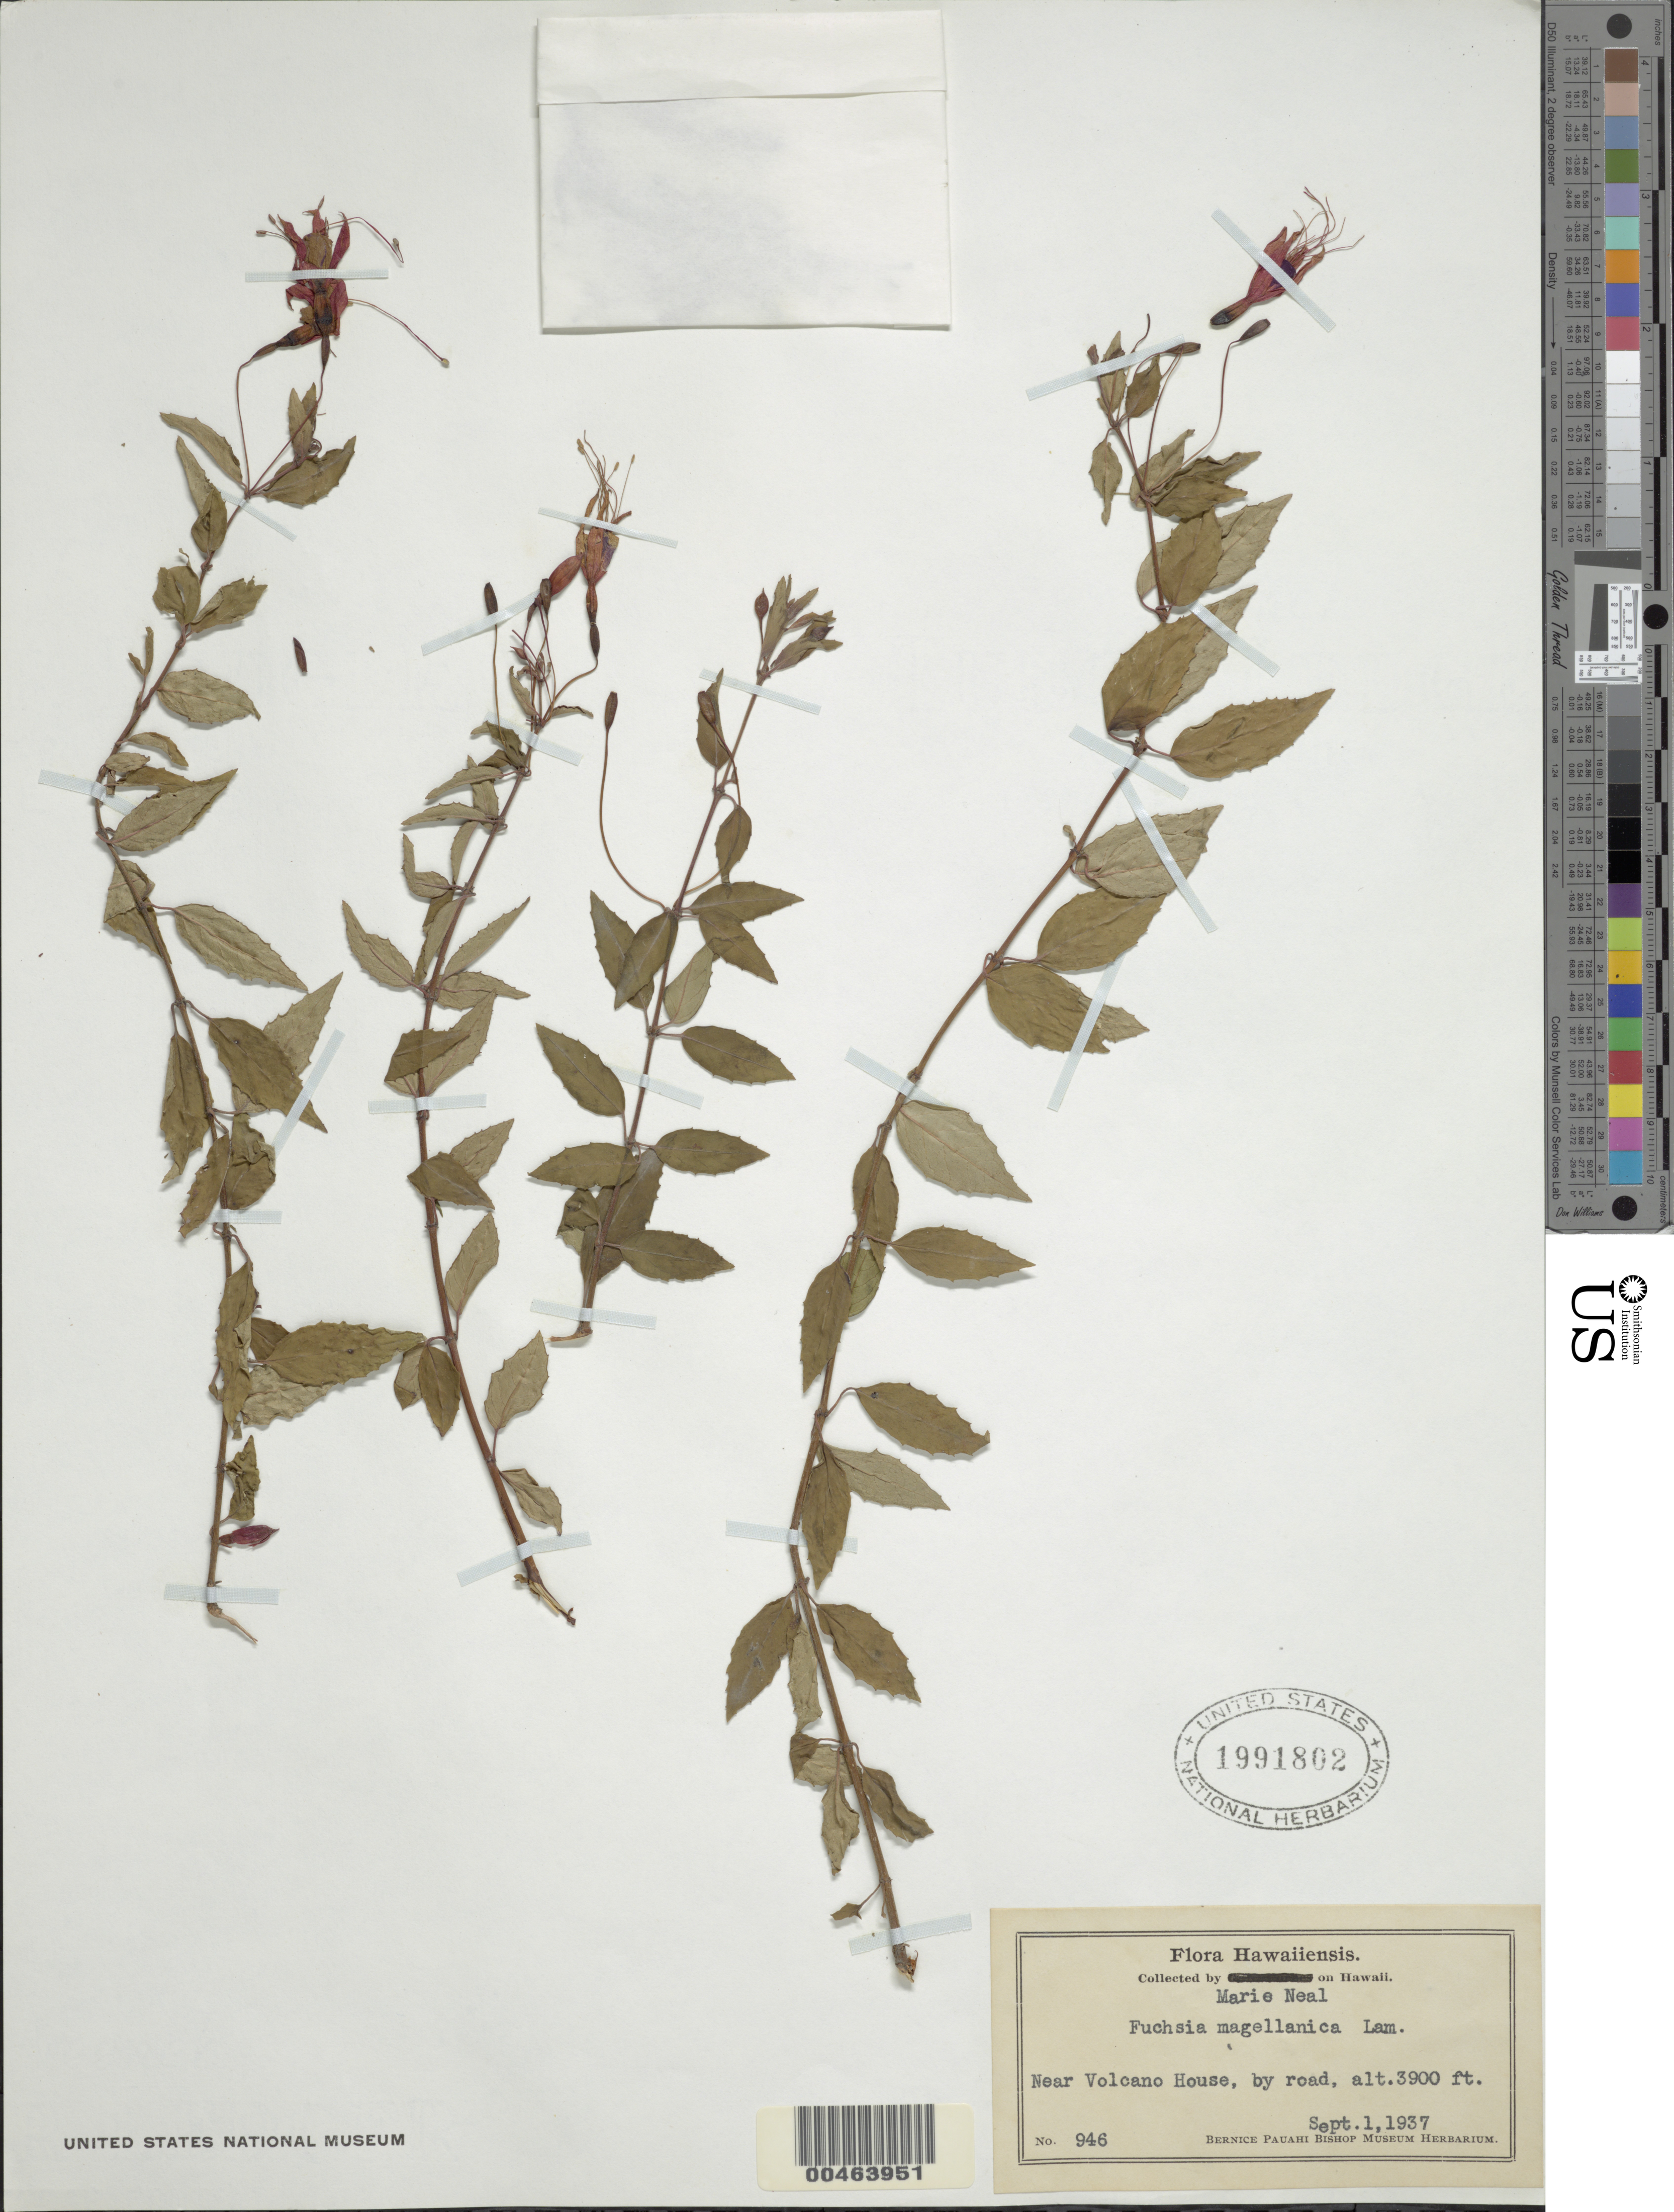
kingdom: Plantae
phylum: Tracheophyta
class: Magnoliopsida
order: Myrtales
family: Onagraceae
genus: Fuchsia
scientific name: Fuchsia magellanica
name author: Lam.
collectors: W. Ning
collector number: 946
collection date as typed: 1 Sep 1937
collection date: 1937-09-01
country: United States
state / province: Hawaii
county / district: Hawaii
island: Hawaii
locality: Near Volcano House, by road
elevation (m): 1189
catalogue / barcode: US 1991802